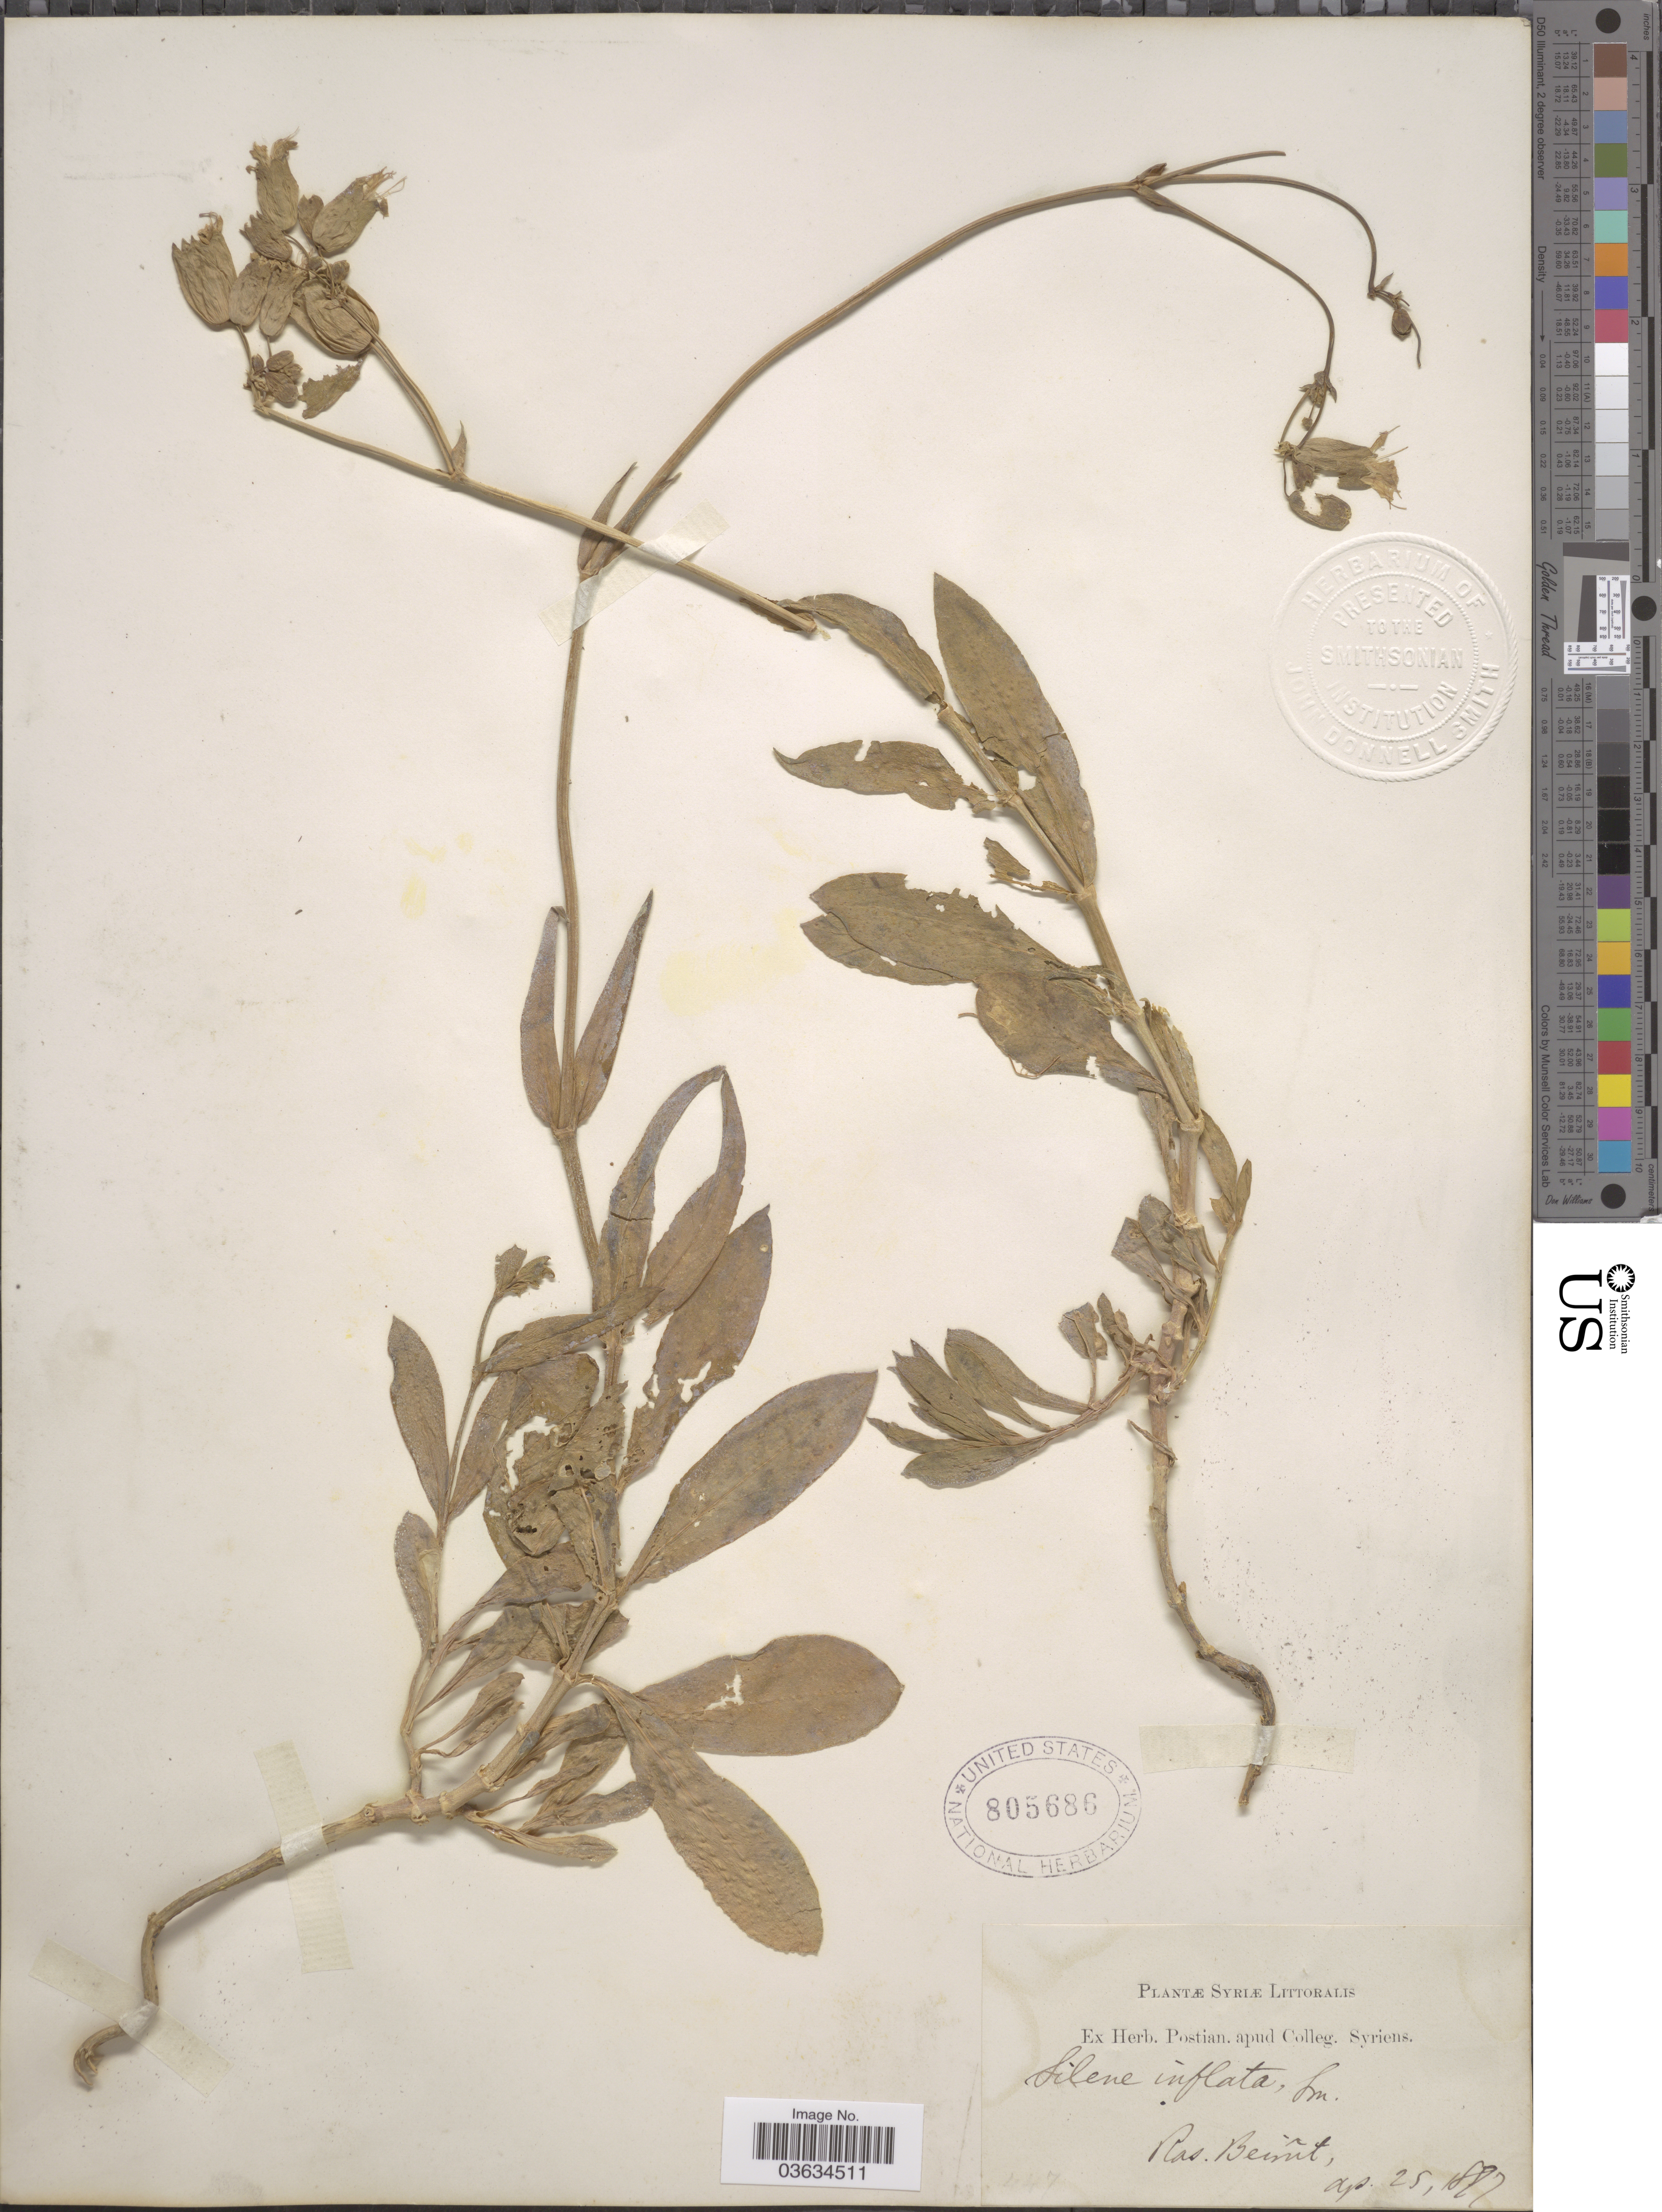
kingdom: Plantae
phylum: Tracheophyta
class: Magnoliopsida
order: Caryophyllales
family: Caryophyllaceae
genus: Silene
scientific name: Silene vulgaris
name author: (Moench) Garcke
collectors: ex herb. Postian. apud Colleg. Syriens. Protest. USE "Fannie P. A. Shepard" (10308853) AS PRIMARY COLLECTOR INSTEAD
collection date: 1887-04-25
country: Lebanon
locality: Syriæ Littoralis. Ras Beirut.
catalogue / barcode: US 805686